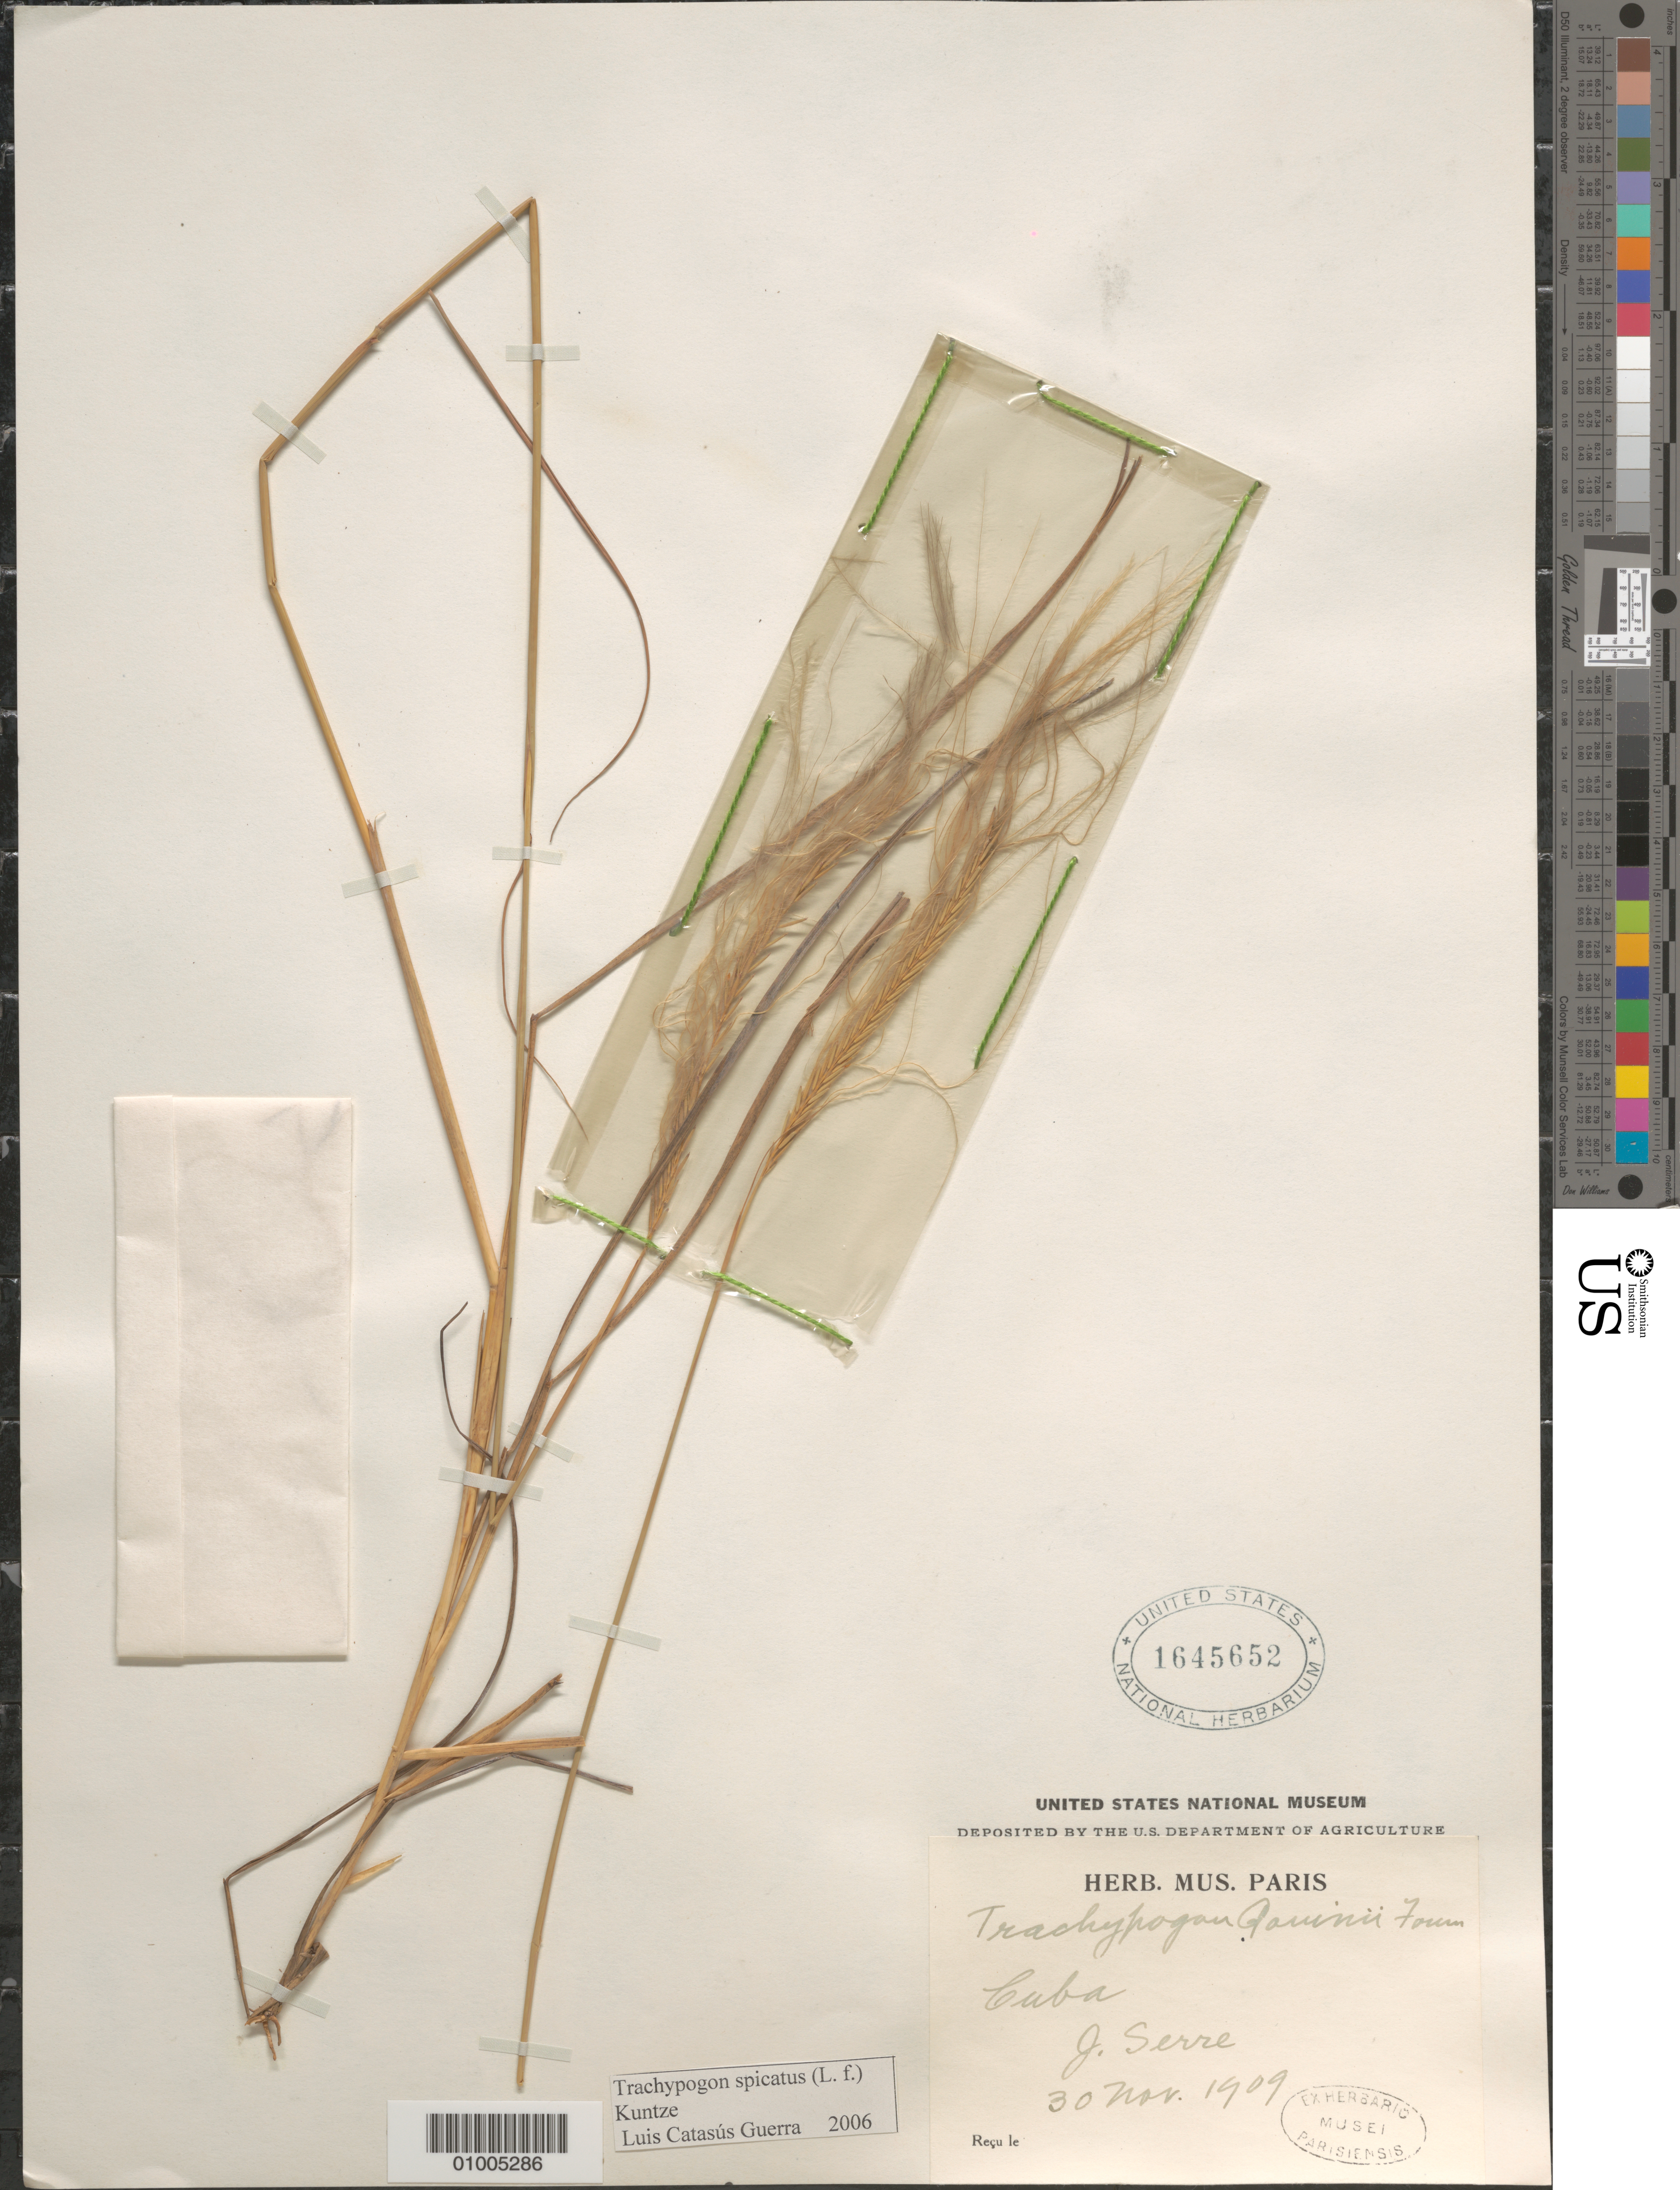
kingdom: Plantae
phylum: Tracheophyta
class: Liliopsida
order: Poales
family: Poaceae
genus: Trachypogon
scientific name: Trachypogon spicatus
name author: (L. f.) Kuntze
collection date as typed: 30 Nov 1909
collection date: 1909-11-30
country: Cuba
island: Cuba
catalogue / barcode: US 1645652